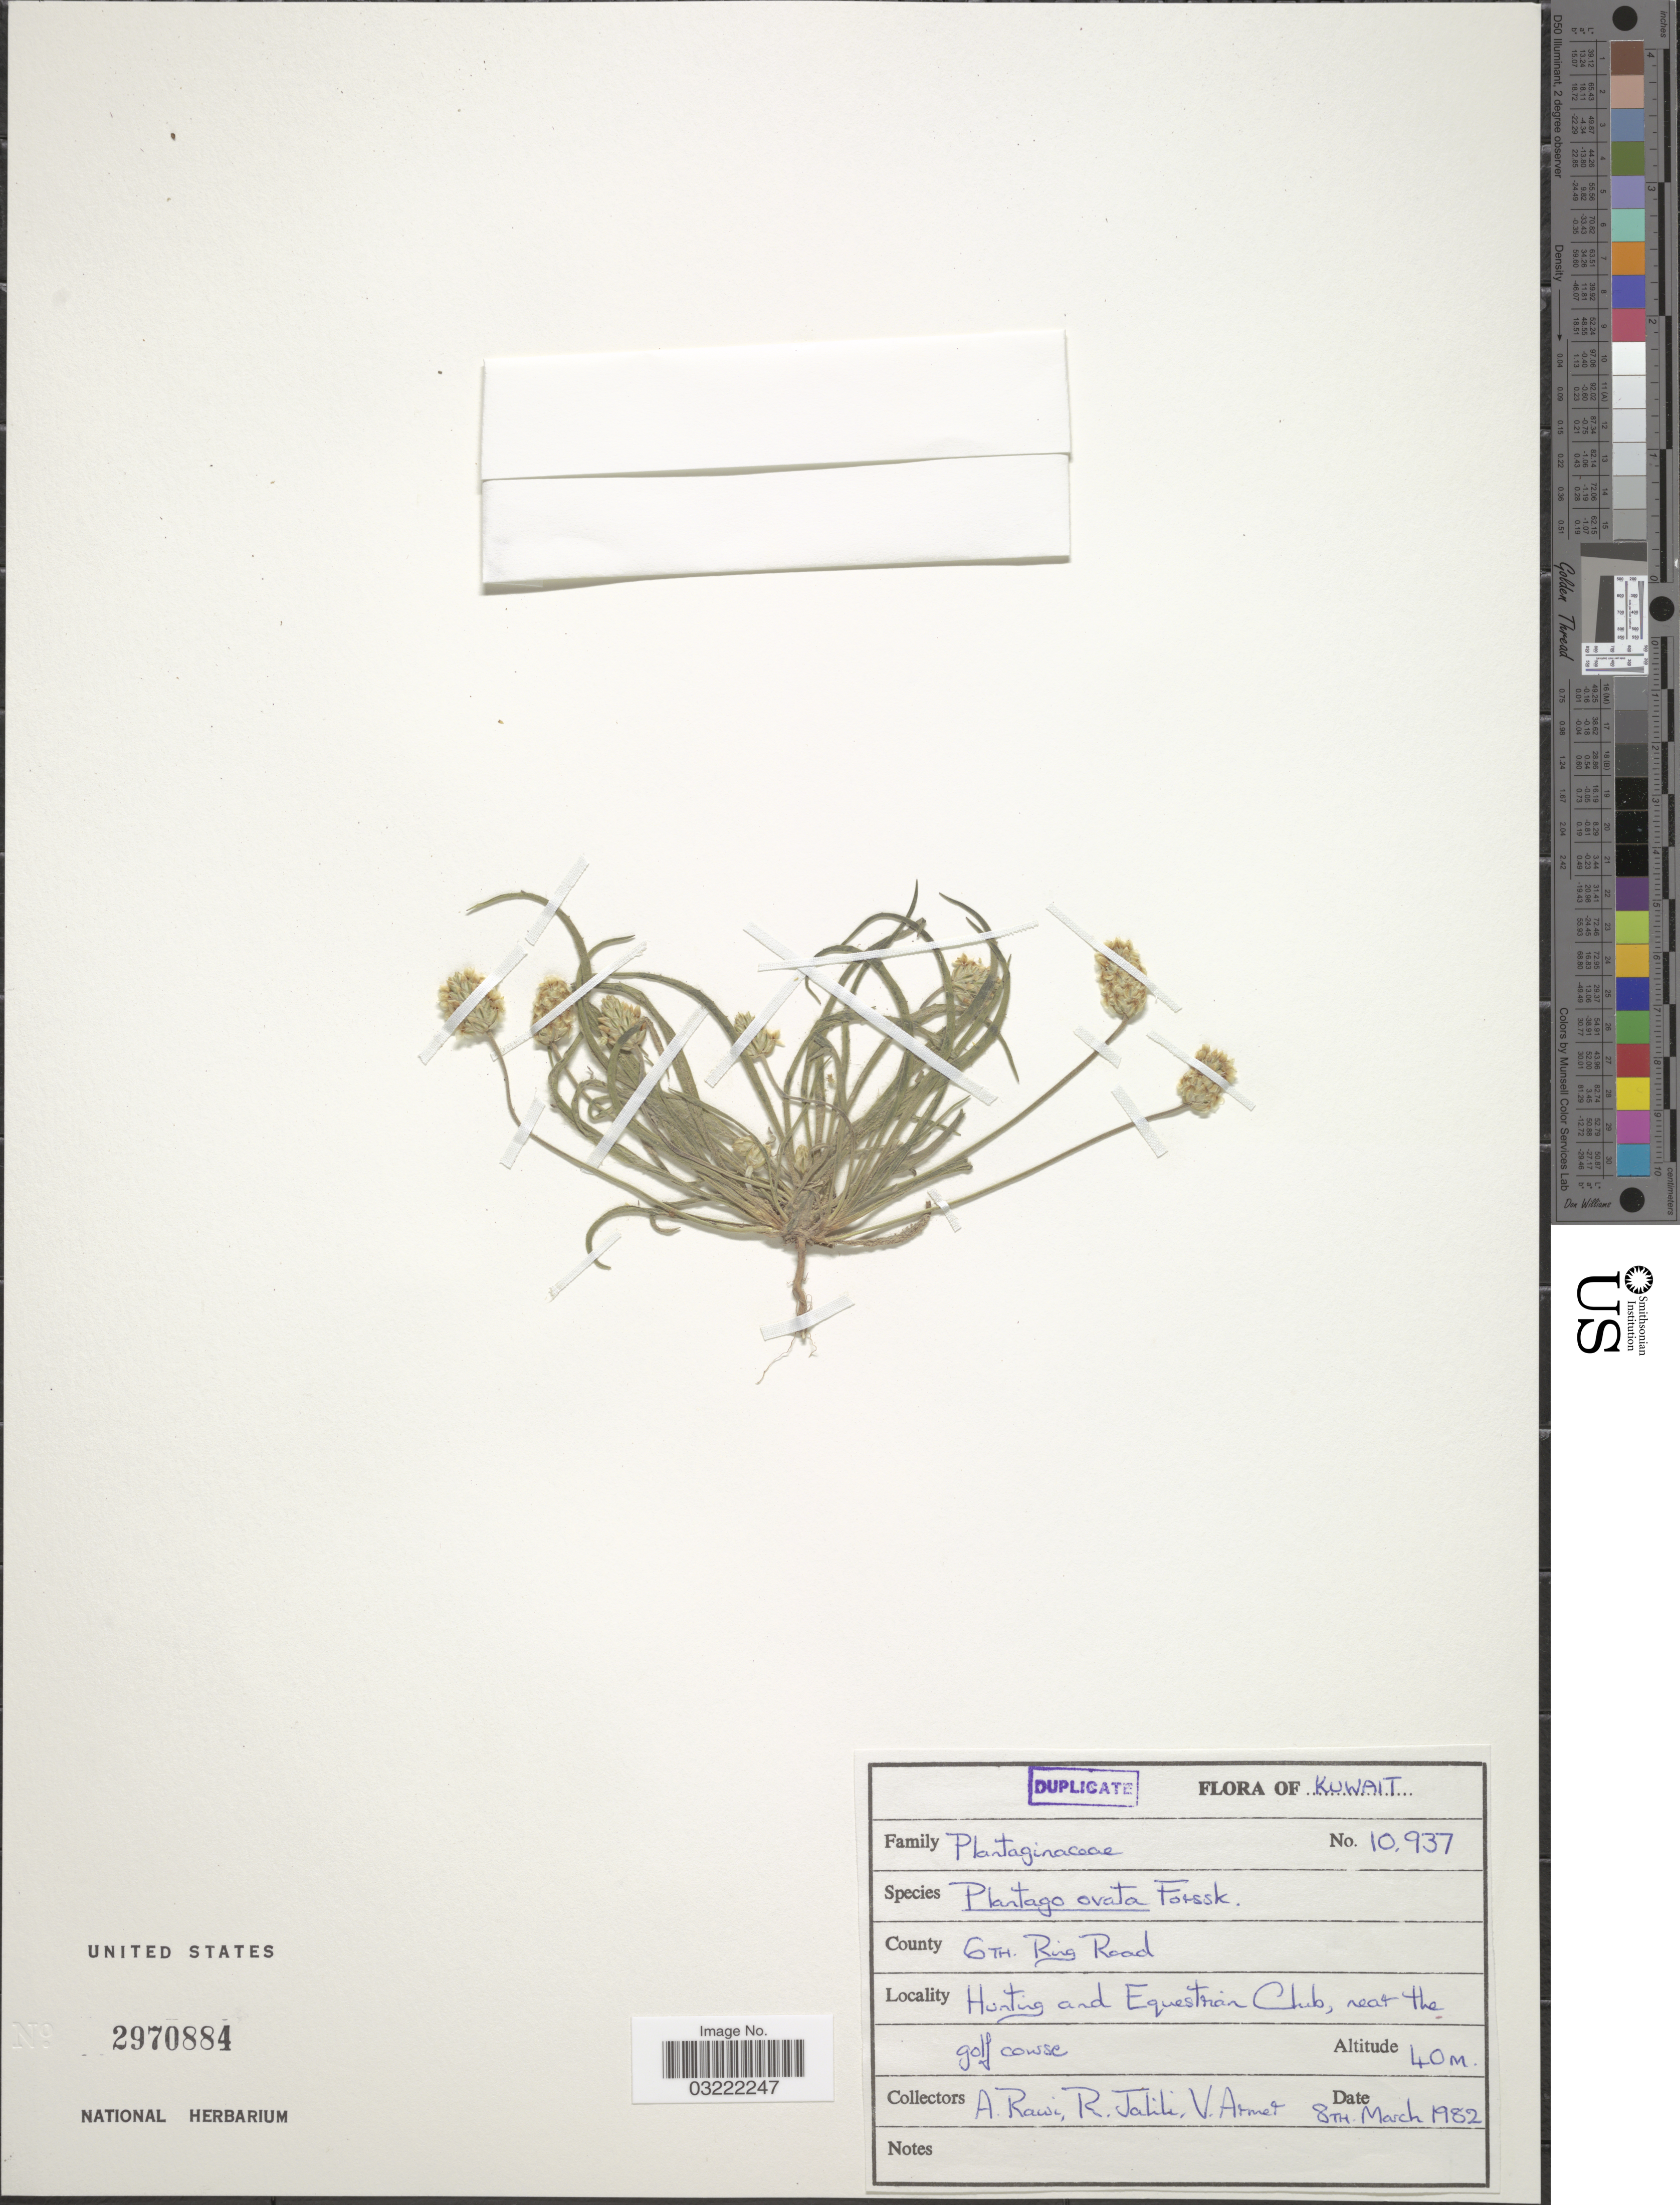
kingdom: Plantae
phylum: Tracheophyta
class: Magnoliopsida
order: Lamiales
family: Plantaginaceae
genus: Plantago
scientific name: Plantago ovata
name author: Forssk.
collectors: A. Rawi, R. Jalili & V. Armet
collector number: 10937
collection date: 1982-03-08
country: Kuwait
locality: County 6th. Ring Road. Hunting and Equestrian Club, near the golf course.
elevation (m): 40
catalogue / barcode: US 2970884